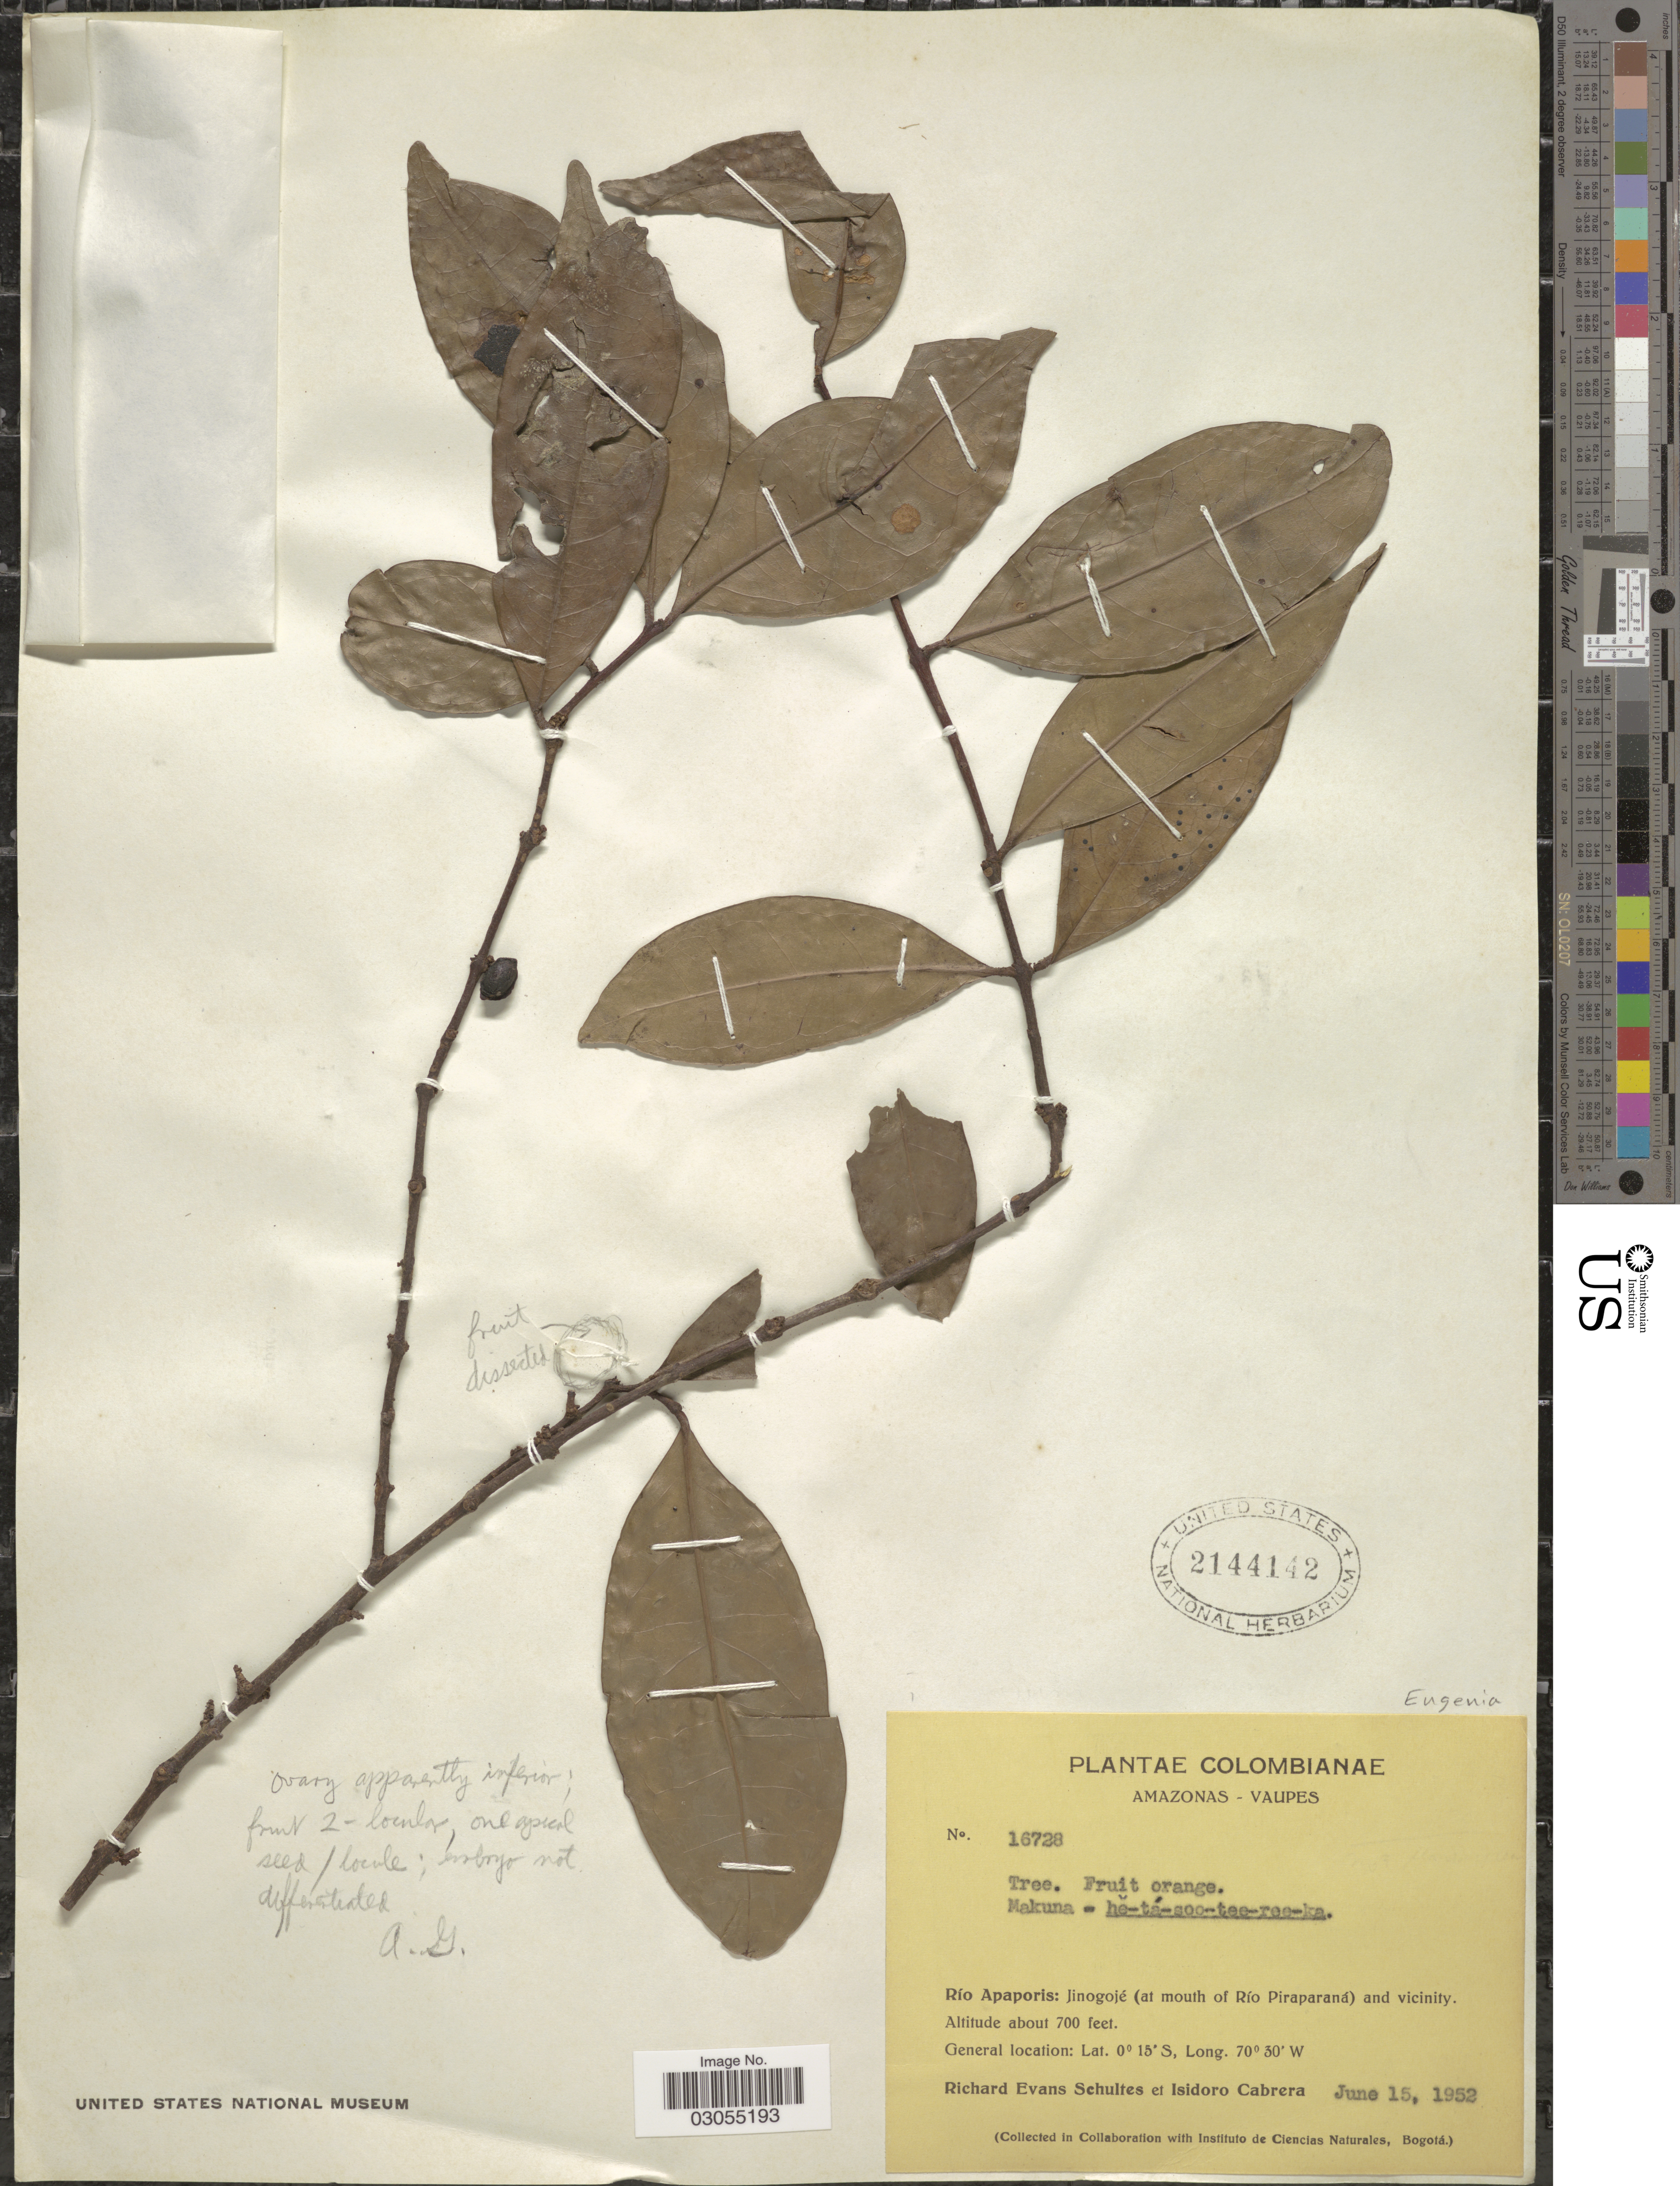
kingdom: Plantae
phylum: Tracheophyta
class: Magnoliopsida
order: Myrtales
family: Myrtaceae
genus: Eugenia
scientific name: Eugenia sp.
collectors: R. E. Schultes & I. Cabrera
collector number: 16728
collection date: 1952-06-15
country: Colombia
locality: Amazonas- Vaupes. Río Apaporis: Jinogojé (at mouth of Río Piraparaná) and vicinity.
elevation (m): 213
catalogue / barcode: US 2144142